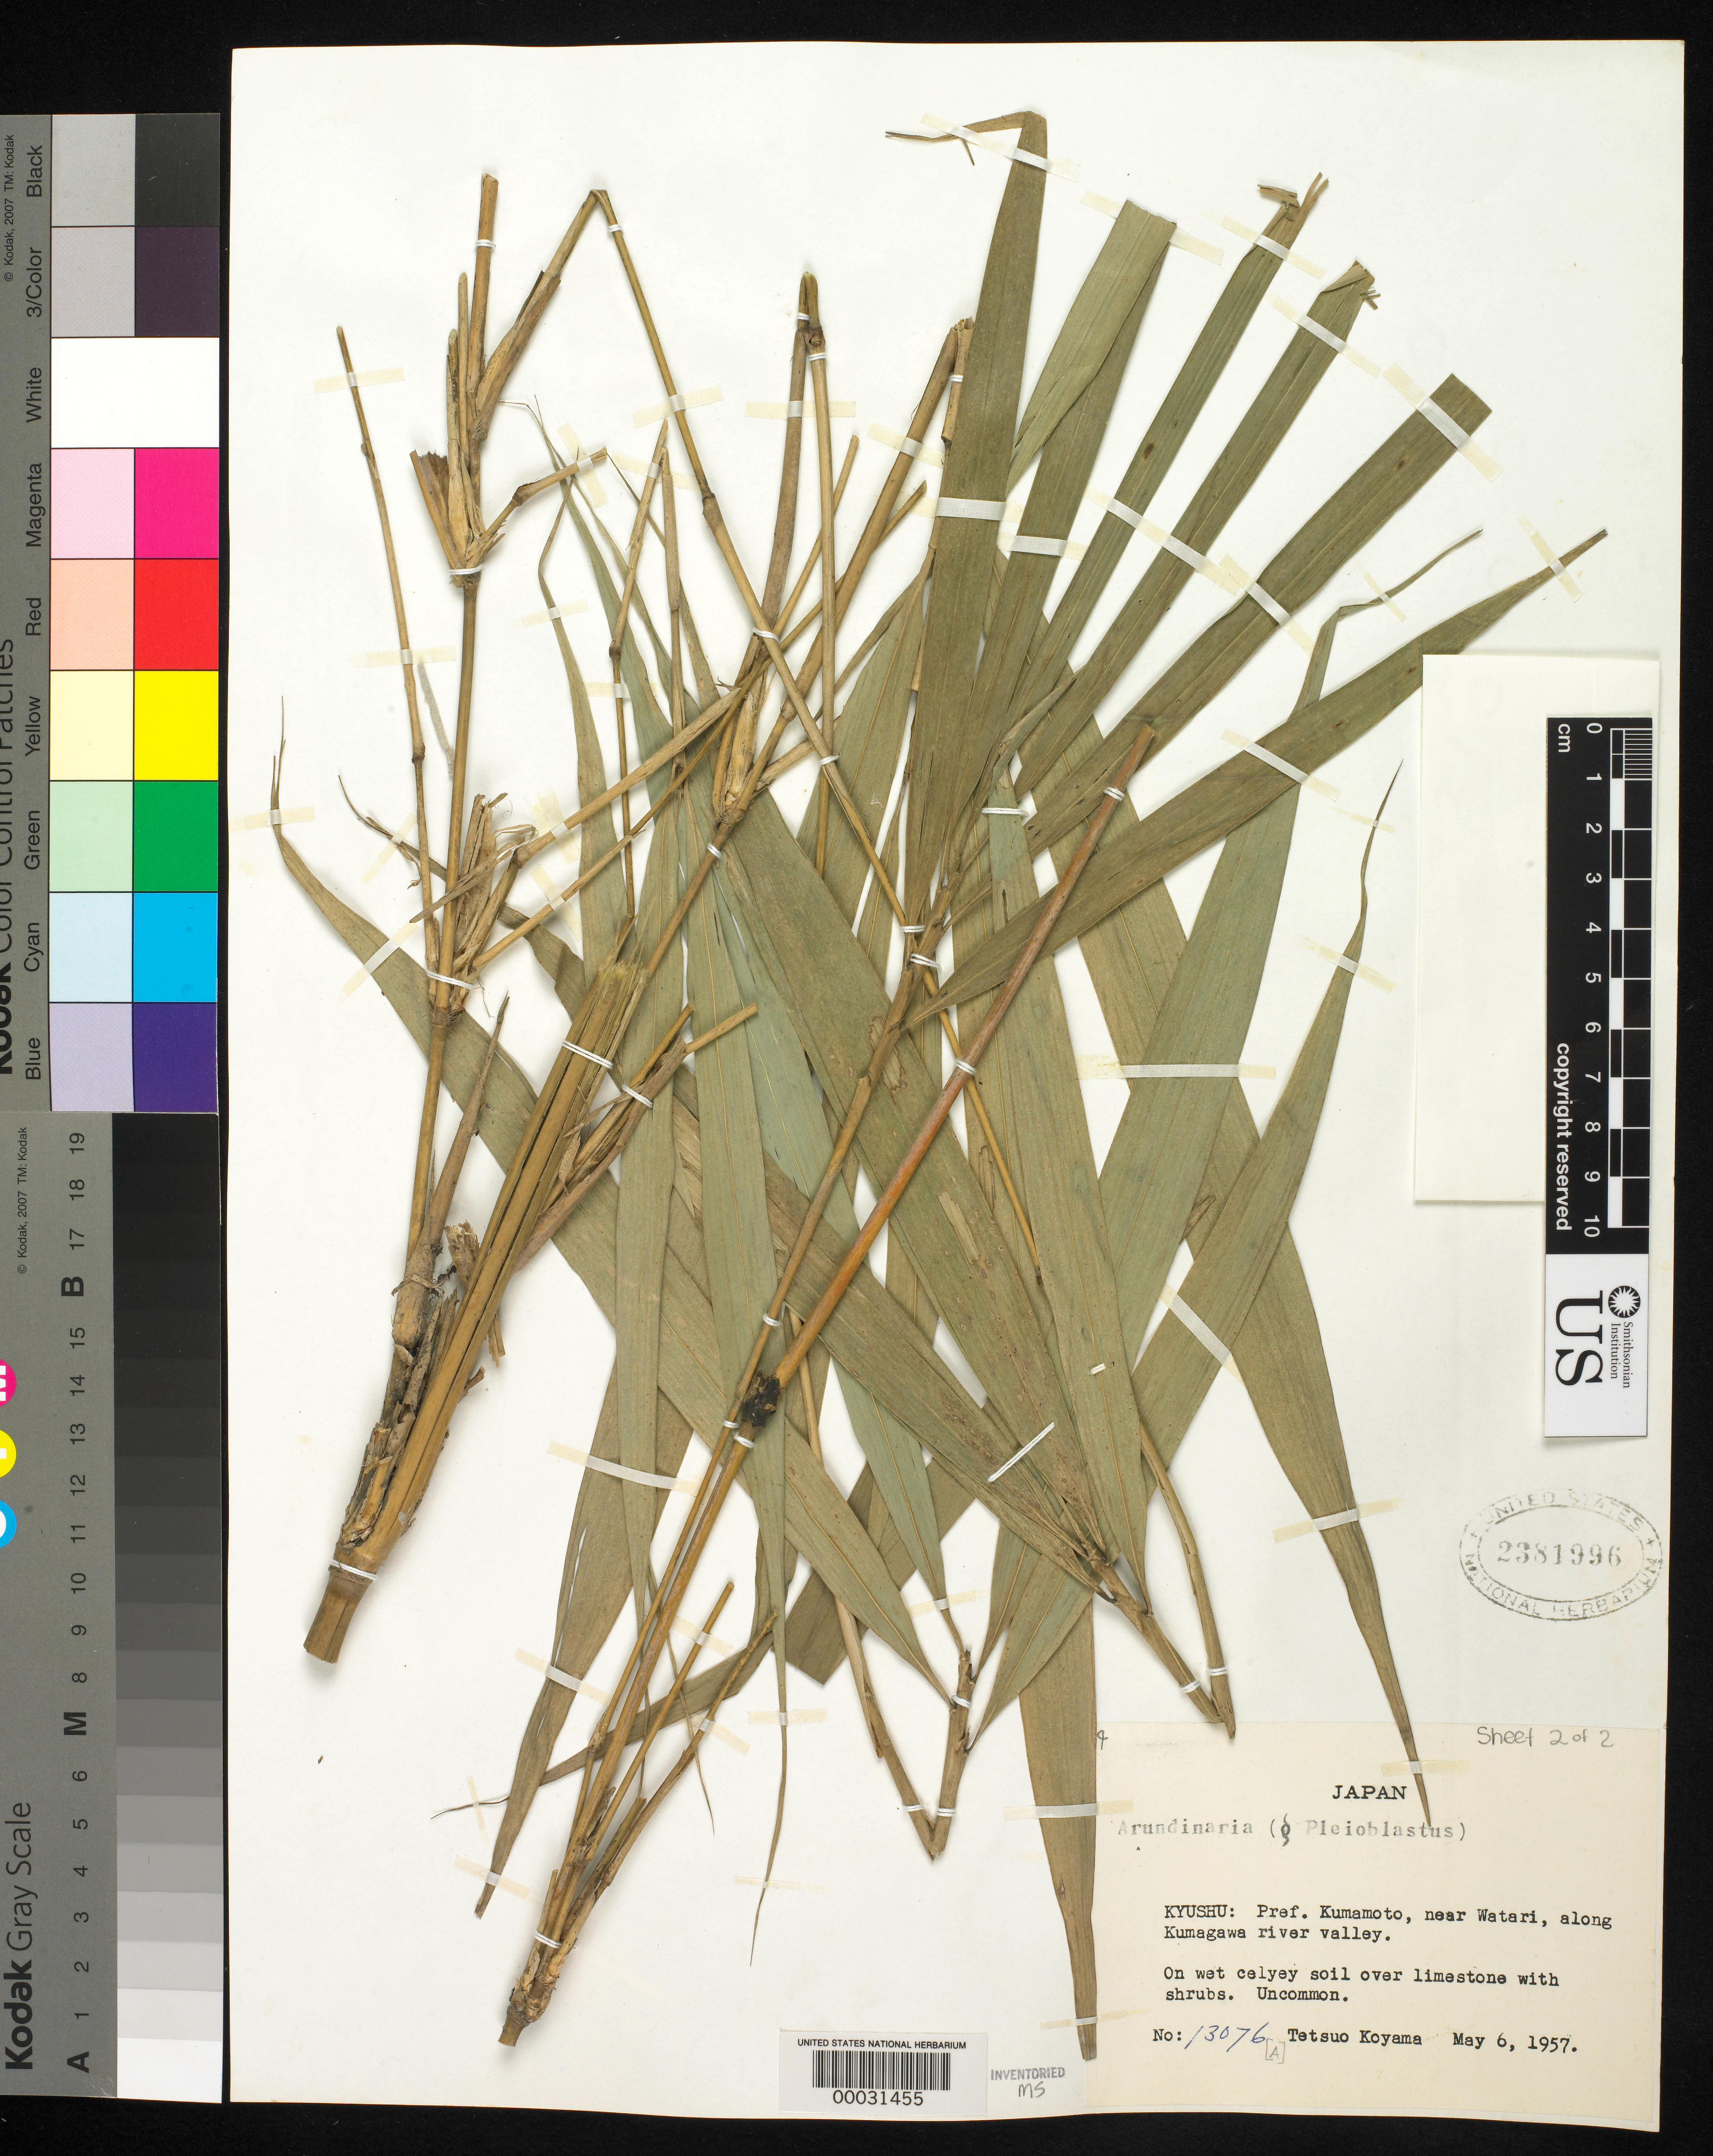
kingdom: Plantae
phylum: Tracheophyta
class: Liliopsida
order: Poales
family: Poaceae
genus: Arundinaria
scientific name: Arundinaria sp.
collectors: T. Koyama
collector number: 13076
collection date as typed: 06 May 1957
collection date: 1957-05-06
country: Japan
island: Kyushu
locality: Kumagawa river valley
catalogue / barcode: US 2381996